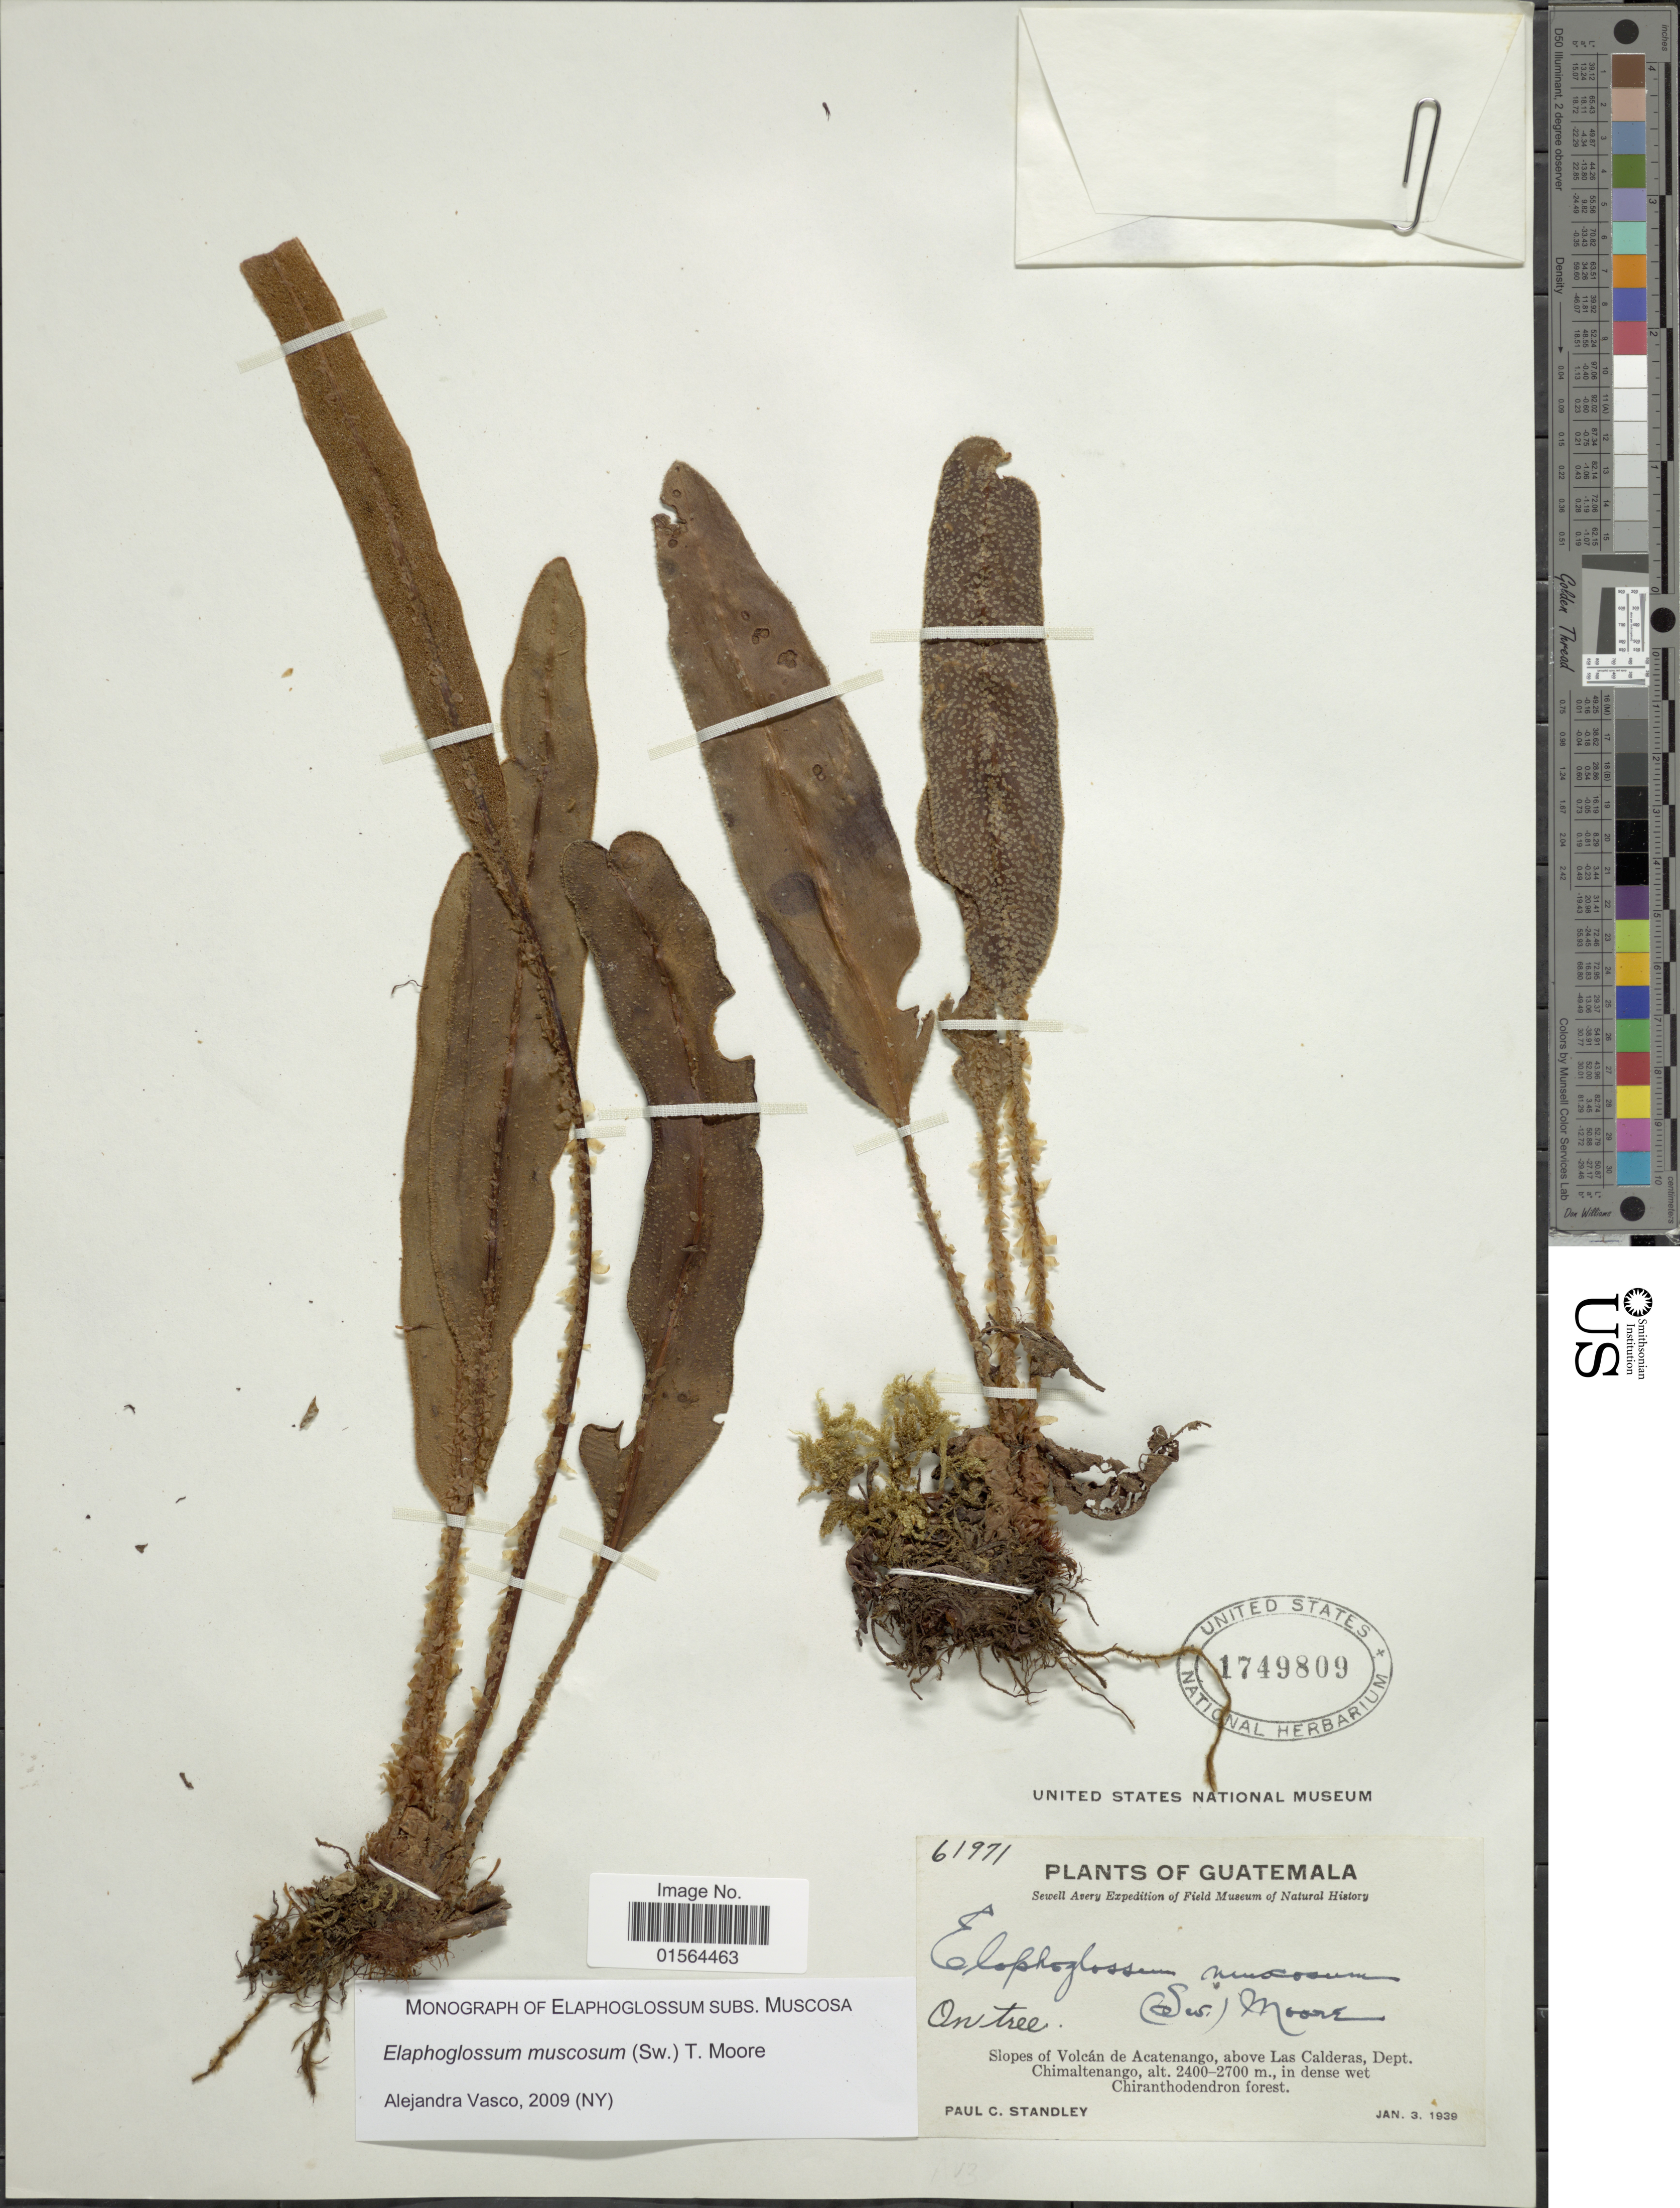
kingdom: Plantae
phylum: Tracheophyta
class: Polypodiopsida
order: Polypodiales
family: Dryopteridaceae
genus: Elaphoglossum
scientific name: Elaphoglossum muscosum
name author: (Sw.) T. Moore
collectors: P. C. Standley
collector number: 61971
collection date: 1939-01-03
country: Guatemala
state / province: Chimaltenango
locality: Slopes of Volcan de Acatenango, above Las Calderas, Dept. Chimaltenango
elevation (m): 2400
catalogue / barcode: US 1749809